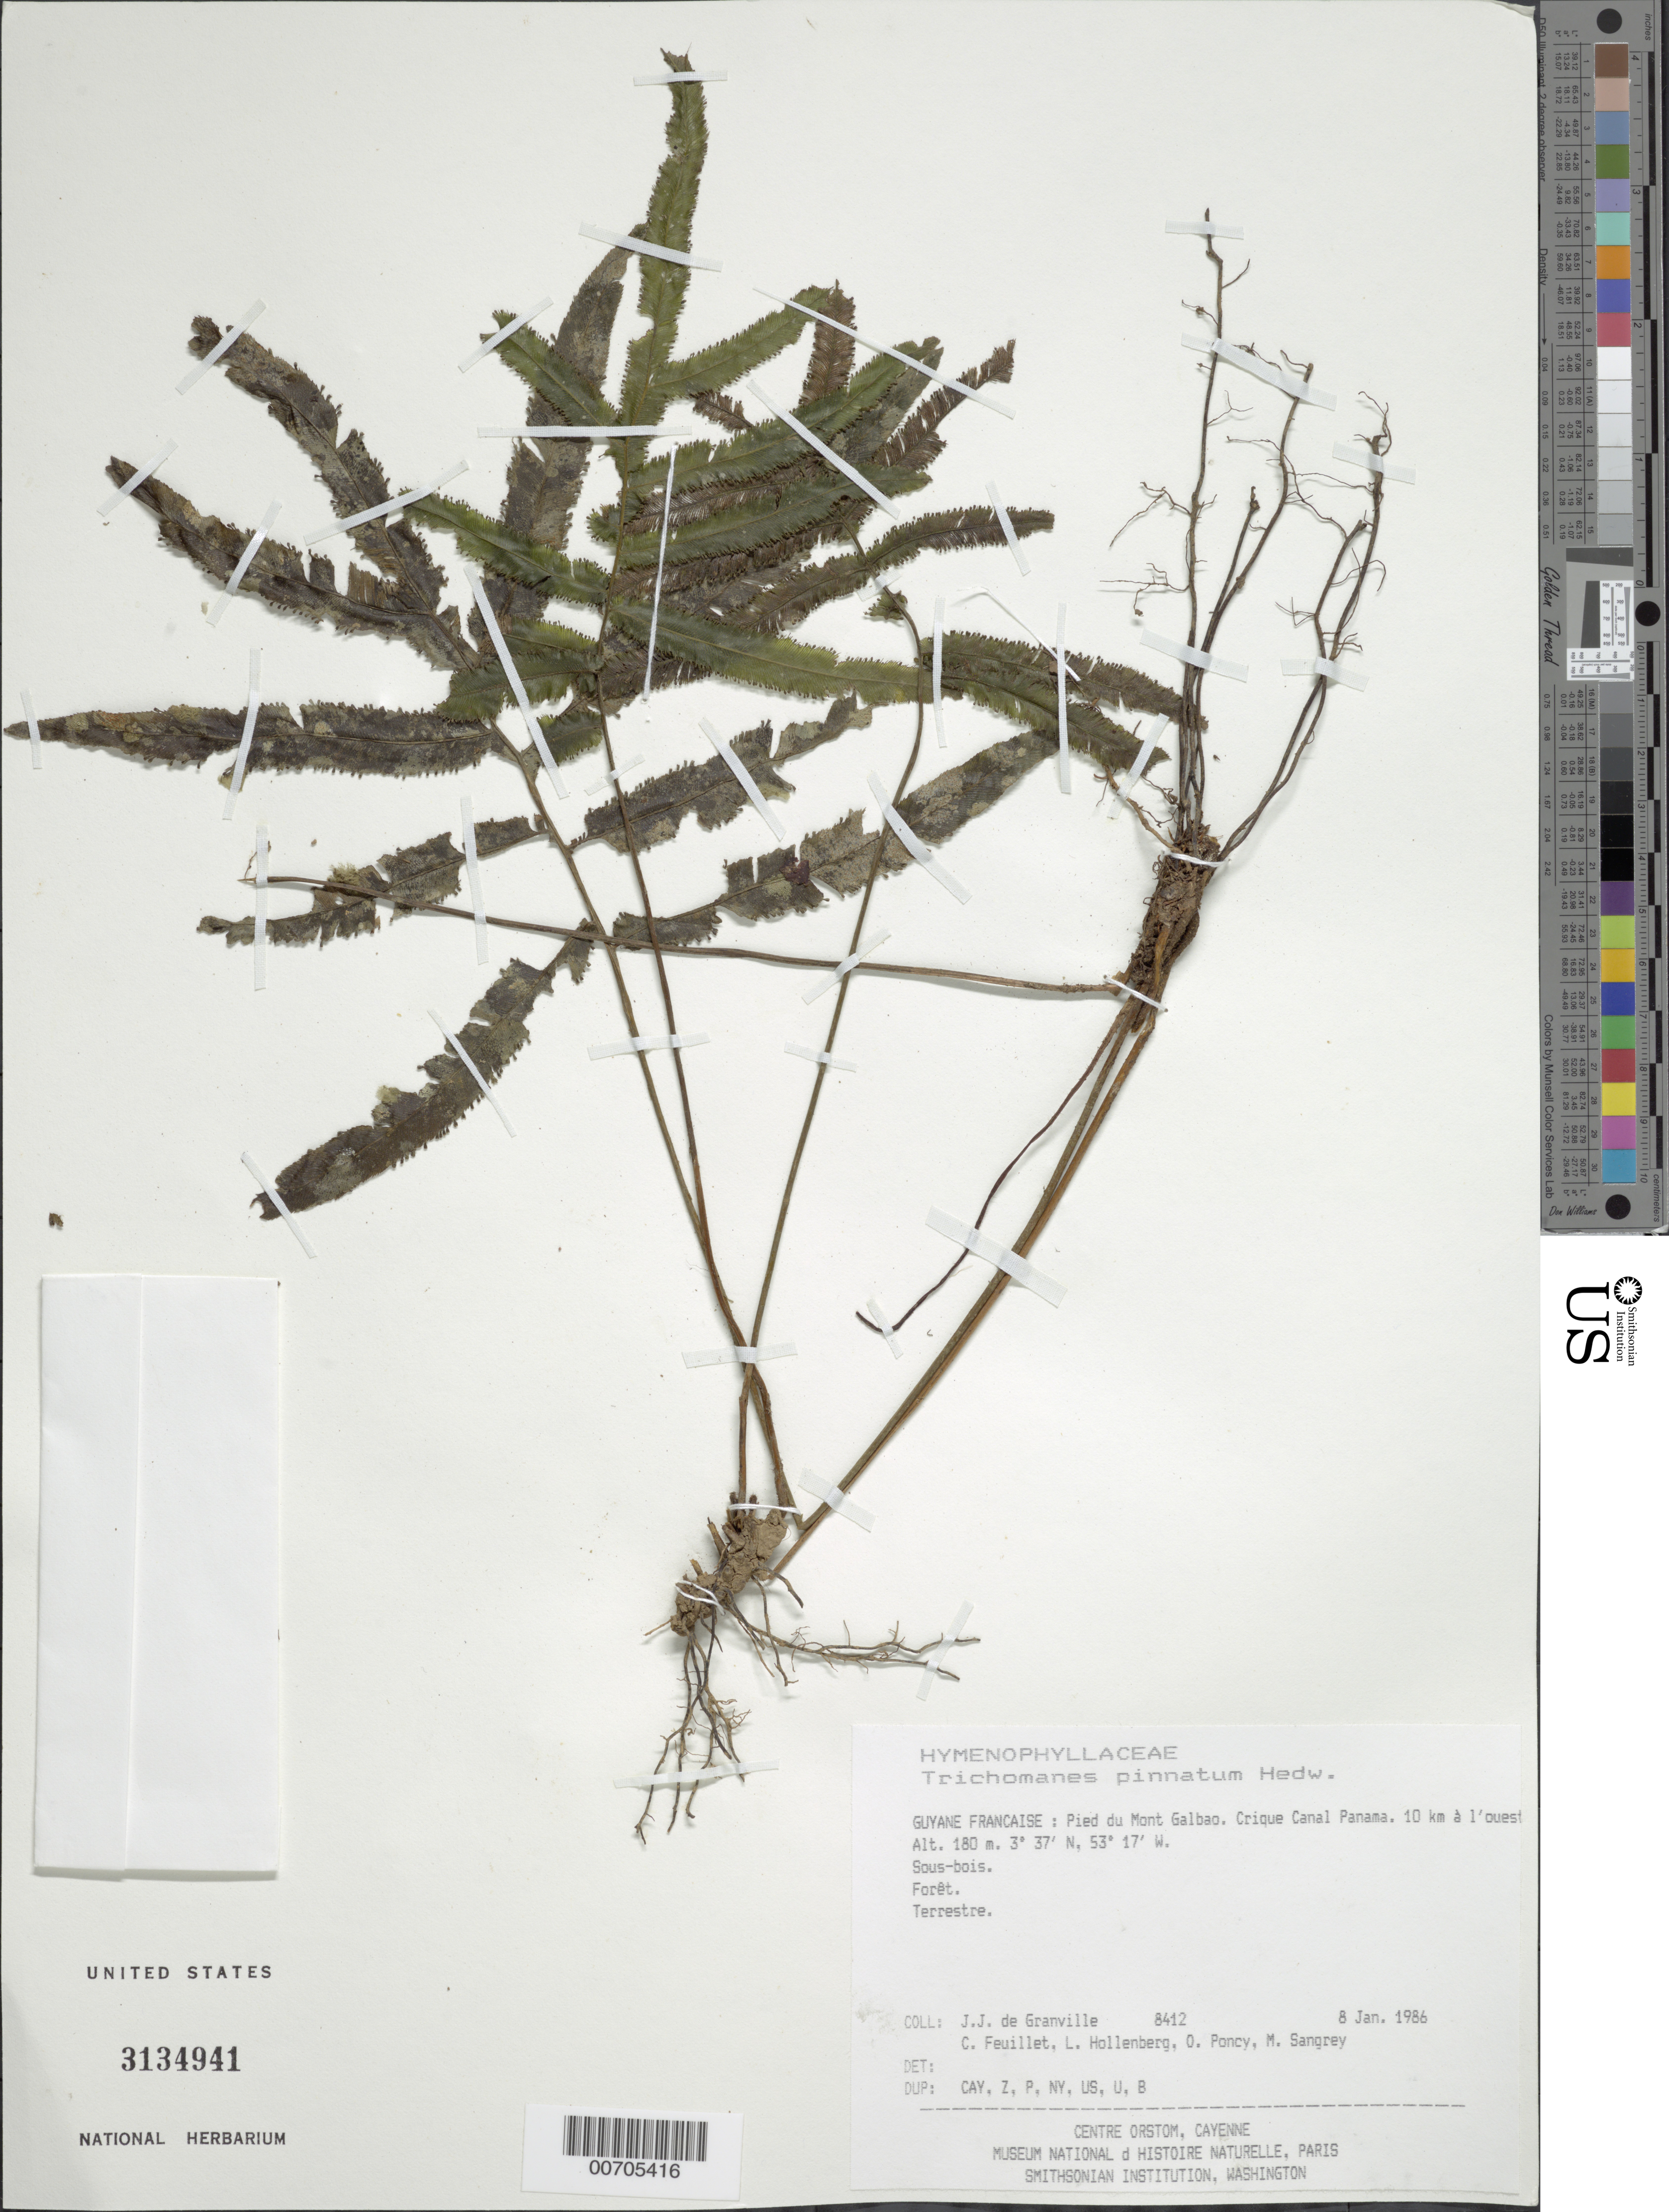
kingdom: Plantae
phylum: Tracheophyta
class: Polypodiopsida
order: Hymenophyllales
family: Hymenophyllaceae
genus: Trichomanes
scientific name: Trichomanes pinnatum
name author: Hedw.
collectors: J.-J. de Granville, C. Feuillet, L. Hollenberg, O. Poncy & M. S. Sangrey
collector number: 8412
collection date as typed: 8-Jan-86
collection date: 1986-01-08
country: French Guiana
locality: Pied du Mont Galbao. Crique Canal Panama. 10 km à l'ouest de Saül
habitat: Sous-bois; forêt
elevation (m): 180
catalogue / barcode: US 3134941